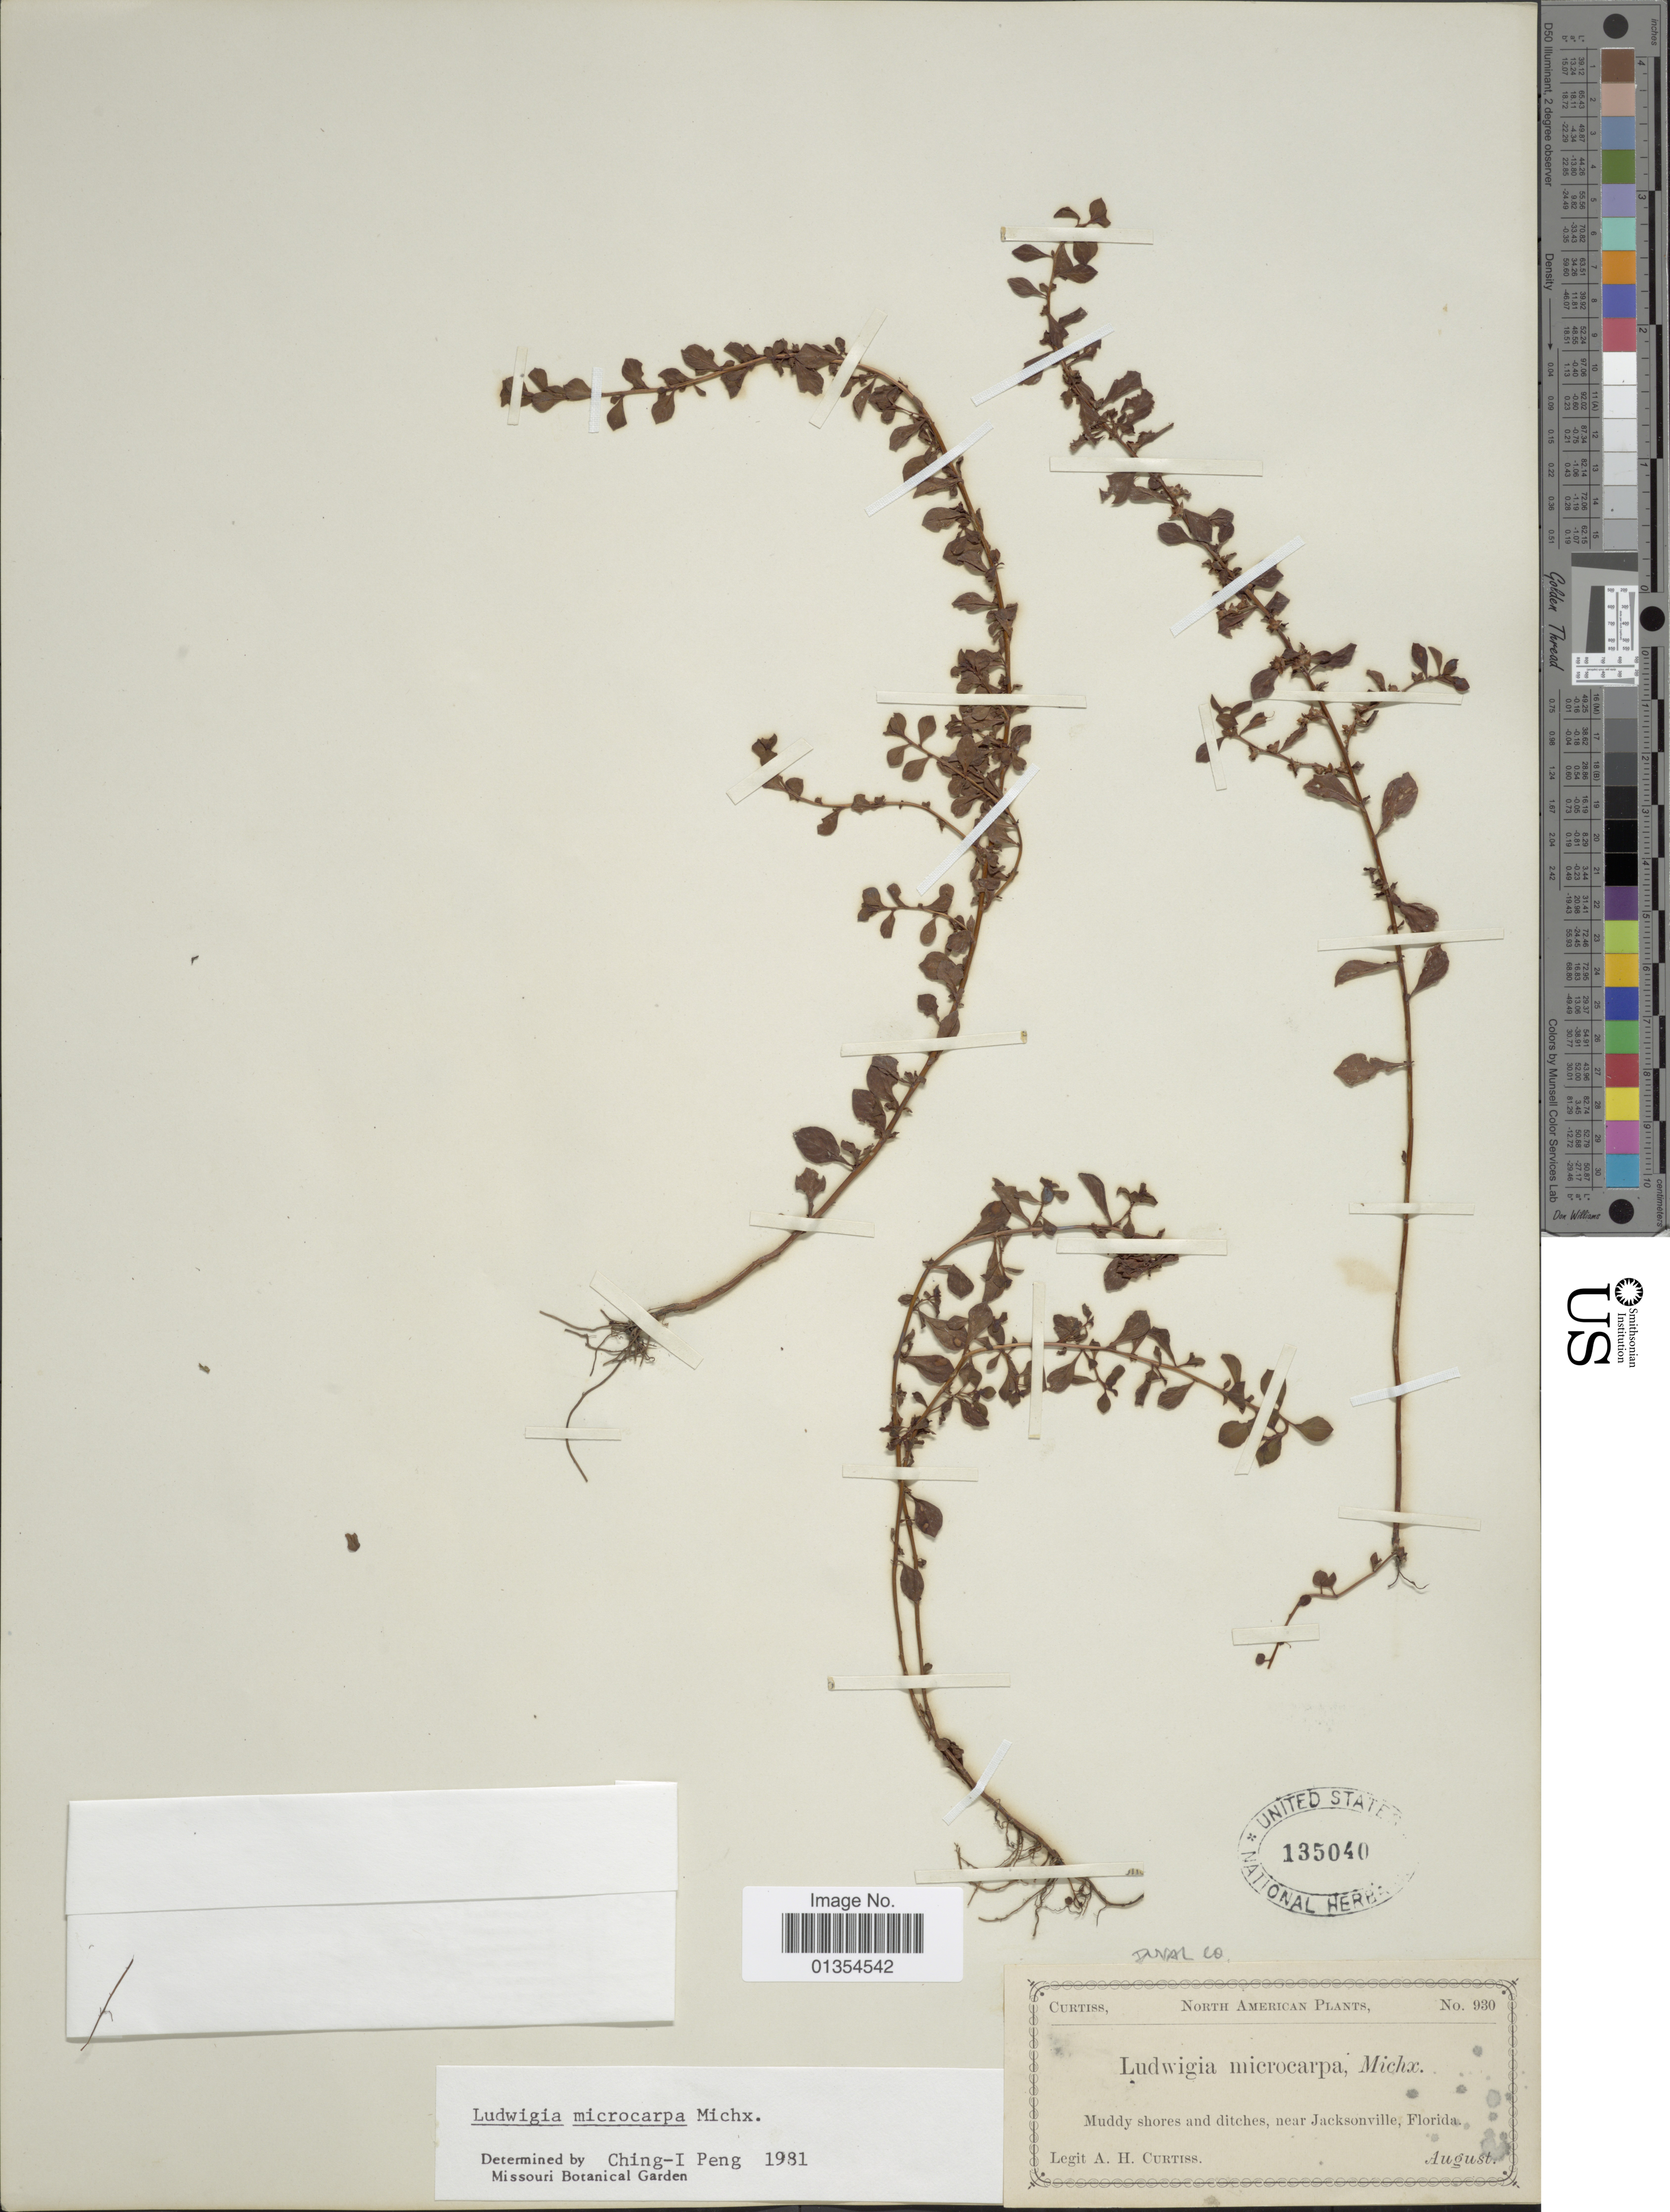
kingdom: Plantae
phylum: Tracheophyta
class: Magnoliopsida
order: Myrtales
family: Onagraceae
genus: Ludwigia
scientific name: Ludwigia microcarpa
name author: Michx.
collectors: A. H. Curtiss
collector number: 930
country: United States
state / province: Florida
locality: near Jacksonville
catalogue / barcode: US 135040